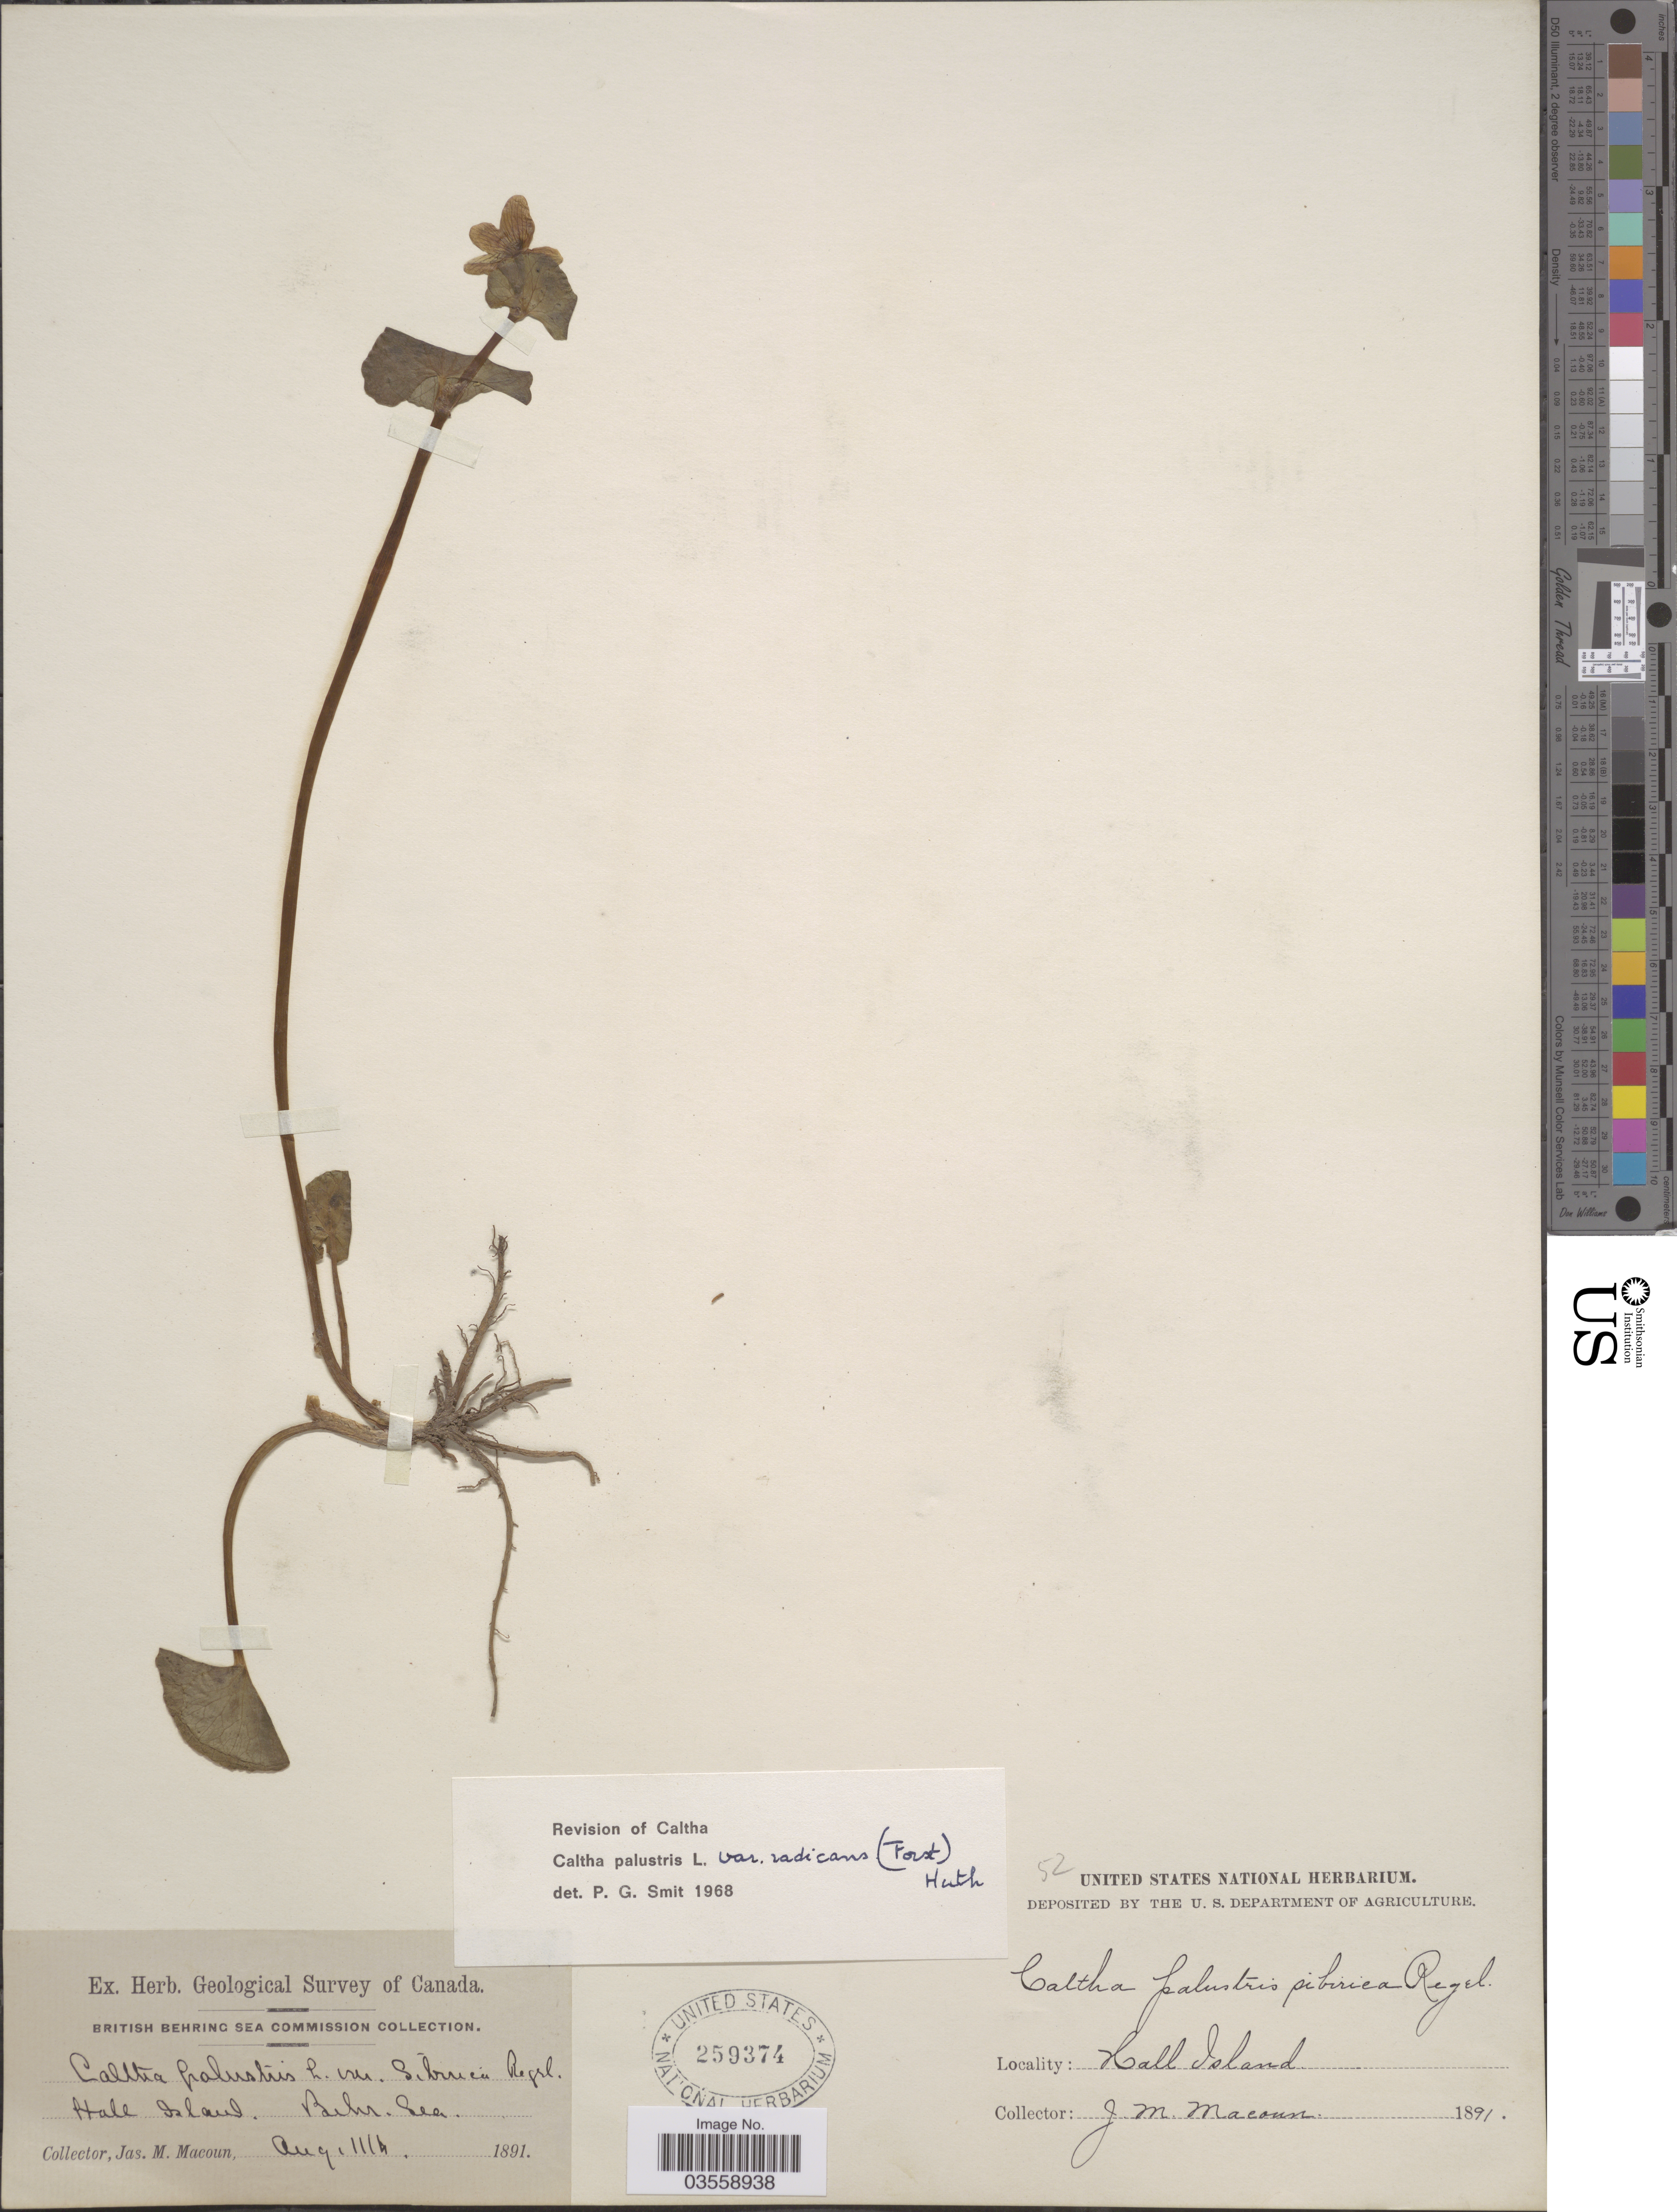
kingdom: Plantae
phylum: Tracheophyta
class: Magnoliopsida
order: Ranunculales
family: Ranunculaceae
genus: Caltha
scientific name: Caltha palustris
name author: L.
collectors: J. M. Macoun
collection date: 1891-08-11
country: Canada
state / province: Nunavut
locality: Hall Island. Behr. Sea.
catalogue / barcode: US 259374